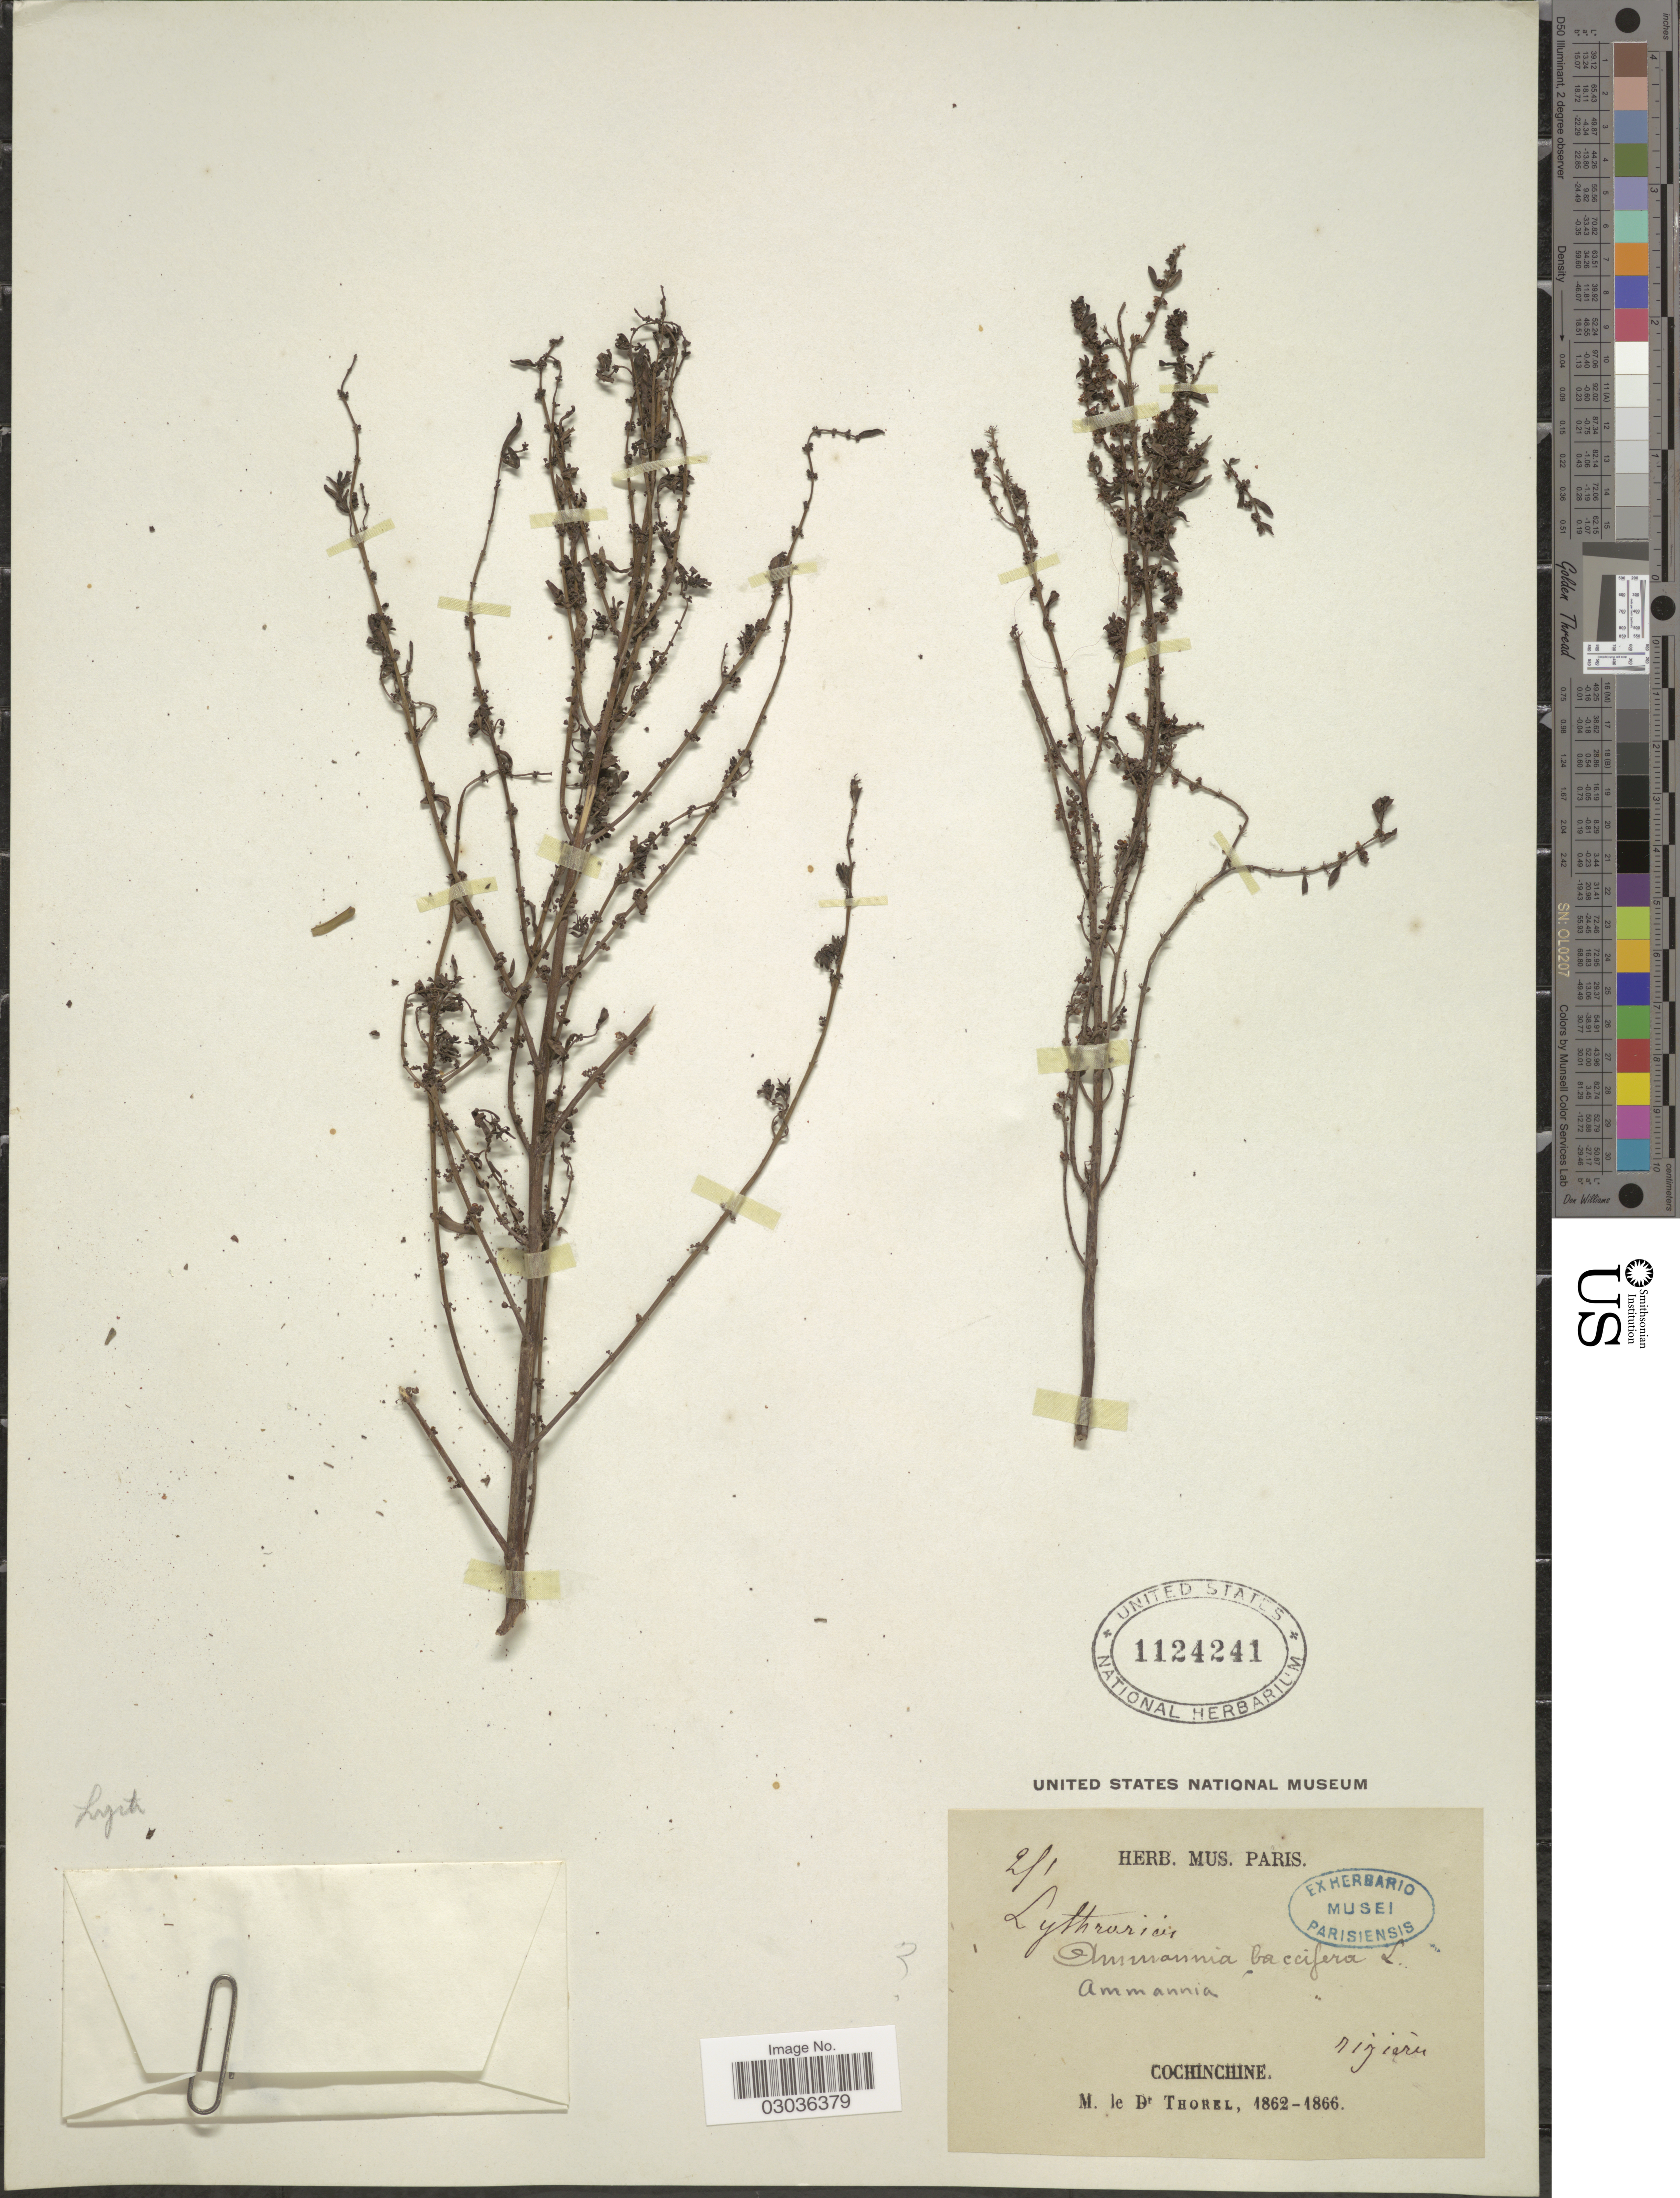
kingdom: Plantae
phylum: Tracheophyta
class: Magnoliopsida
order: Myrtales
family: Lythraceae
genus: Ammannia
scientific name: Ammannia baccifera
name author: L.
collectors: Thorel, M. "M. [=Monsieur] Thorel" DO NOT USE (error for C. Thorel)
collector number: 251*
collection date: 1862/1866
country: Vietnam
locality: Cochinchine.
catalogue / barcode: US 1124241